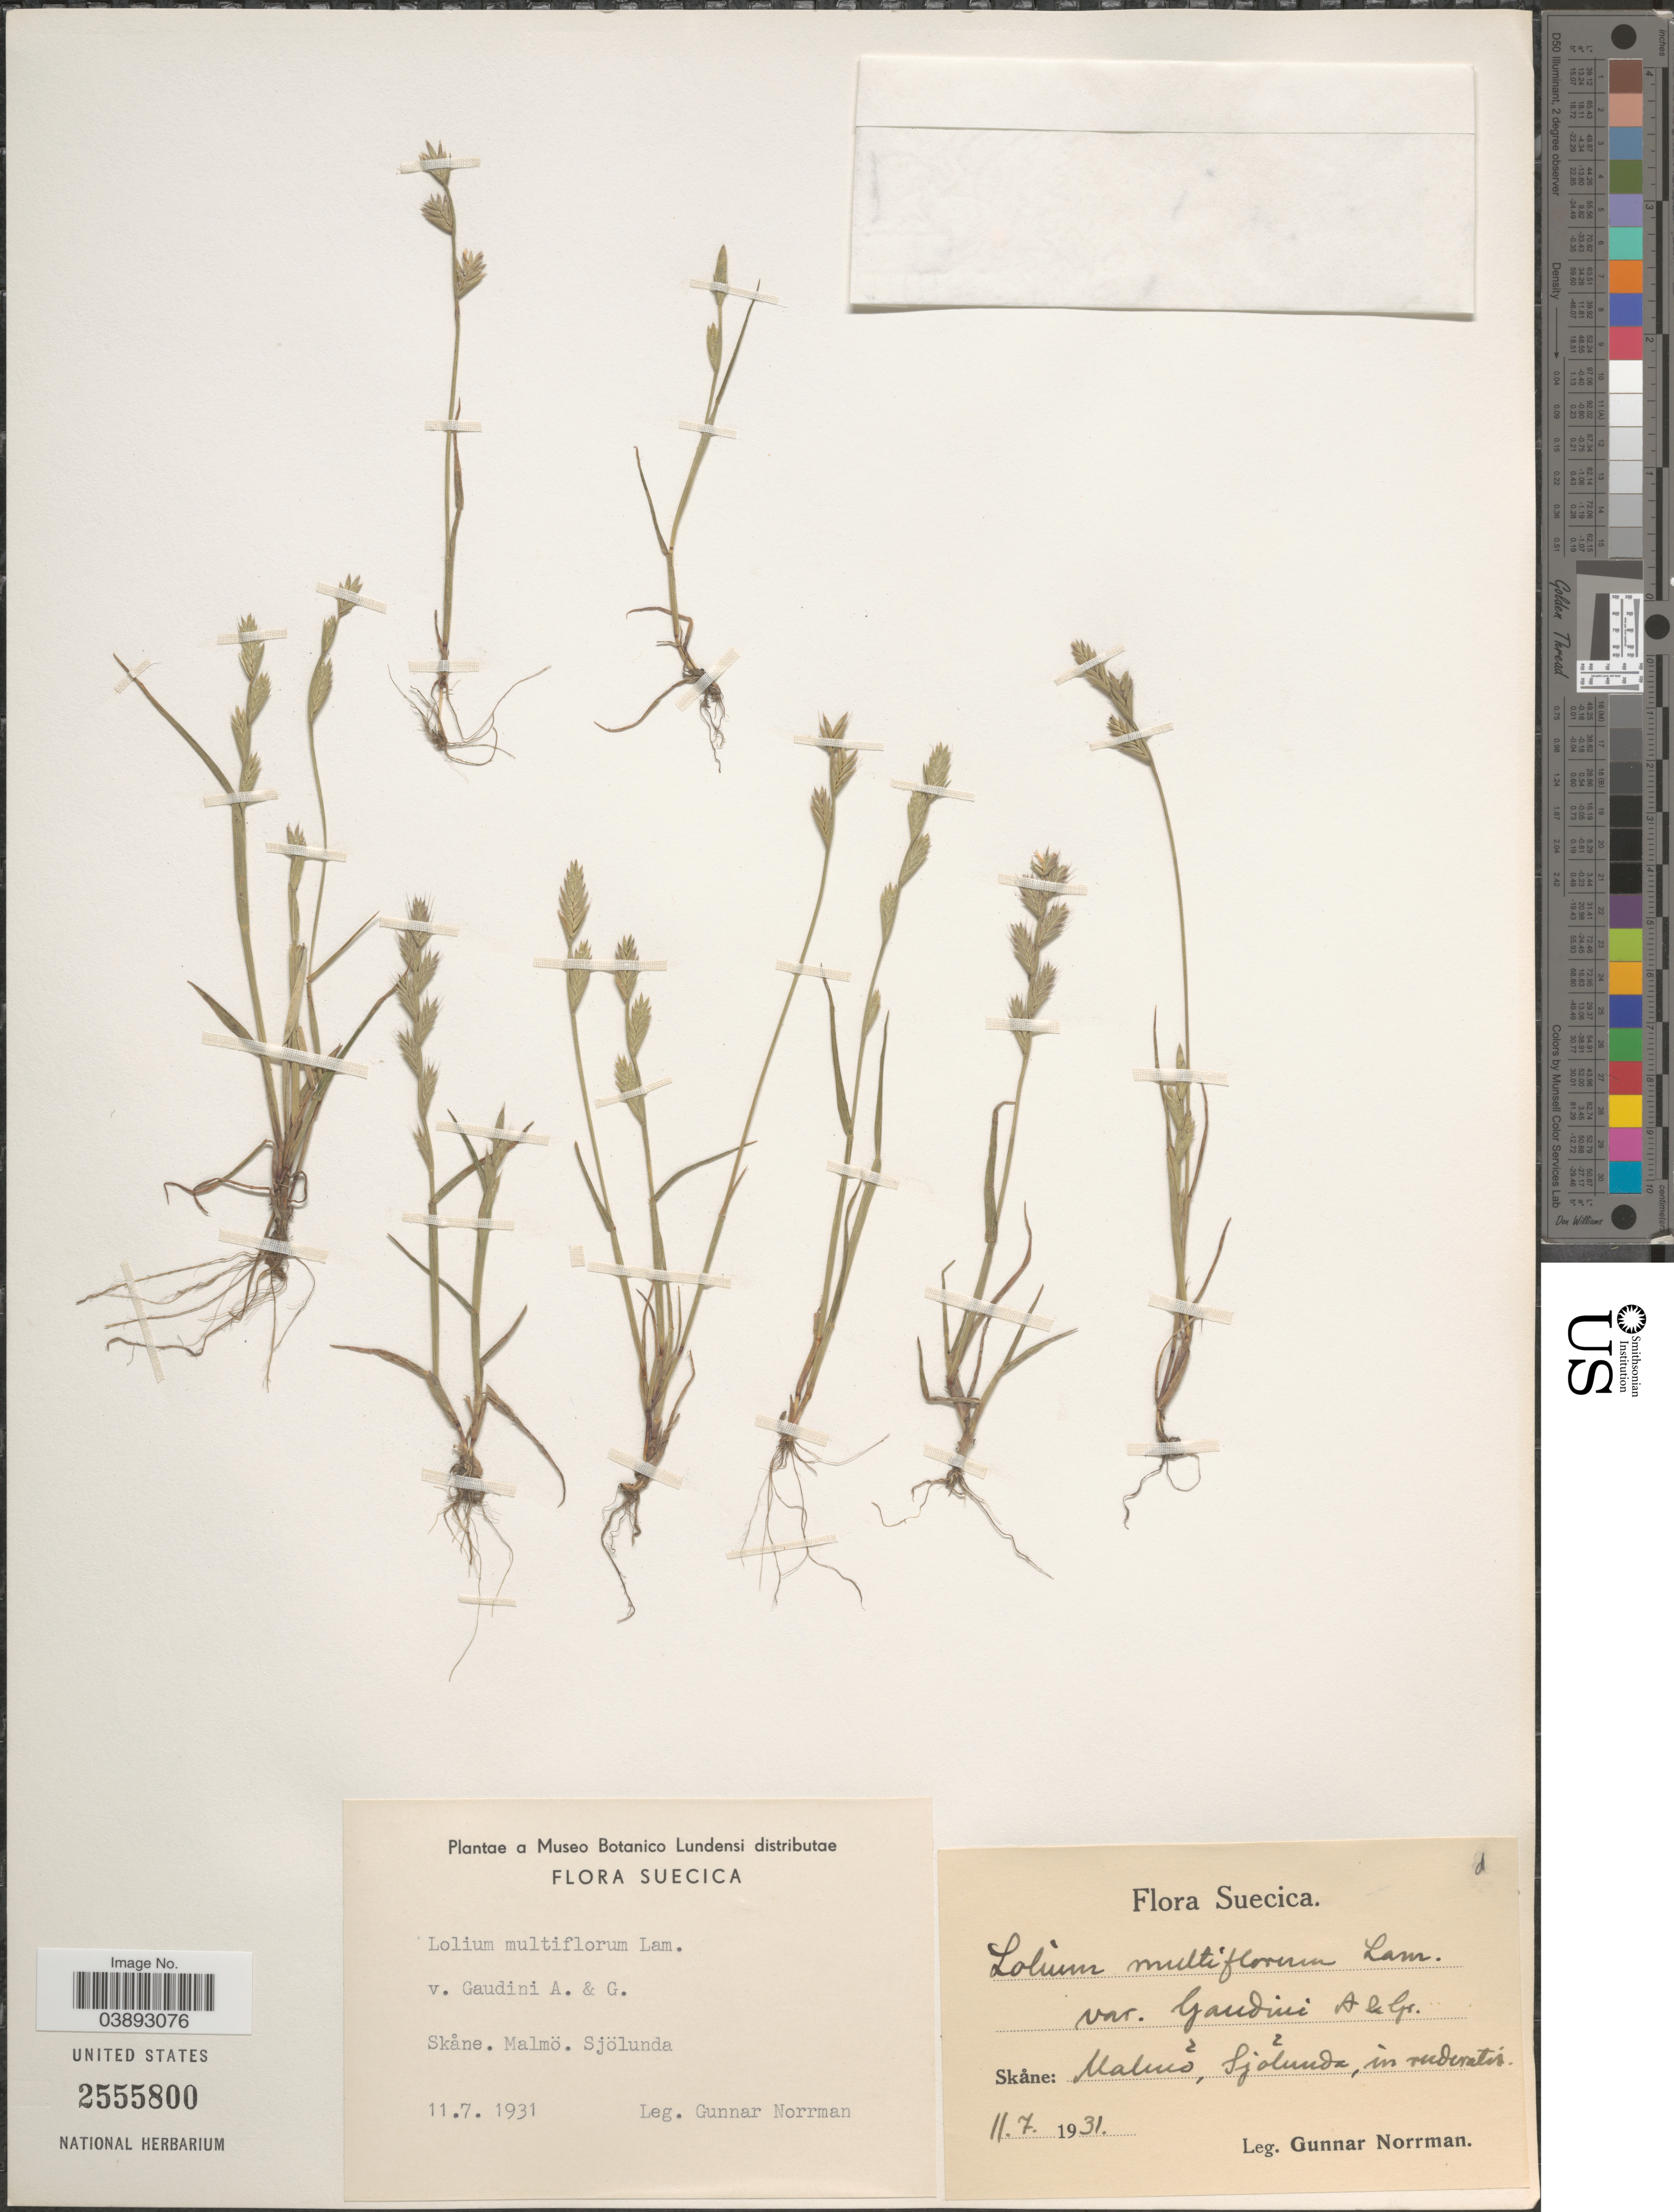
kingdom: Plantae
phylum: Tracheophyta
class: Liliopsida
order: Poales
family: Poaceae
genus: Lolium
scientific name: Lolium multiflorum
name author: Lam.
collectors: G. Norrmann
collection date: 1931-07-11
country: Sweden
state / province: Skåne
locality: Suecica. Malmö. Sjölunda.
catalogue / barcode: US 2555800